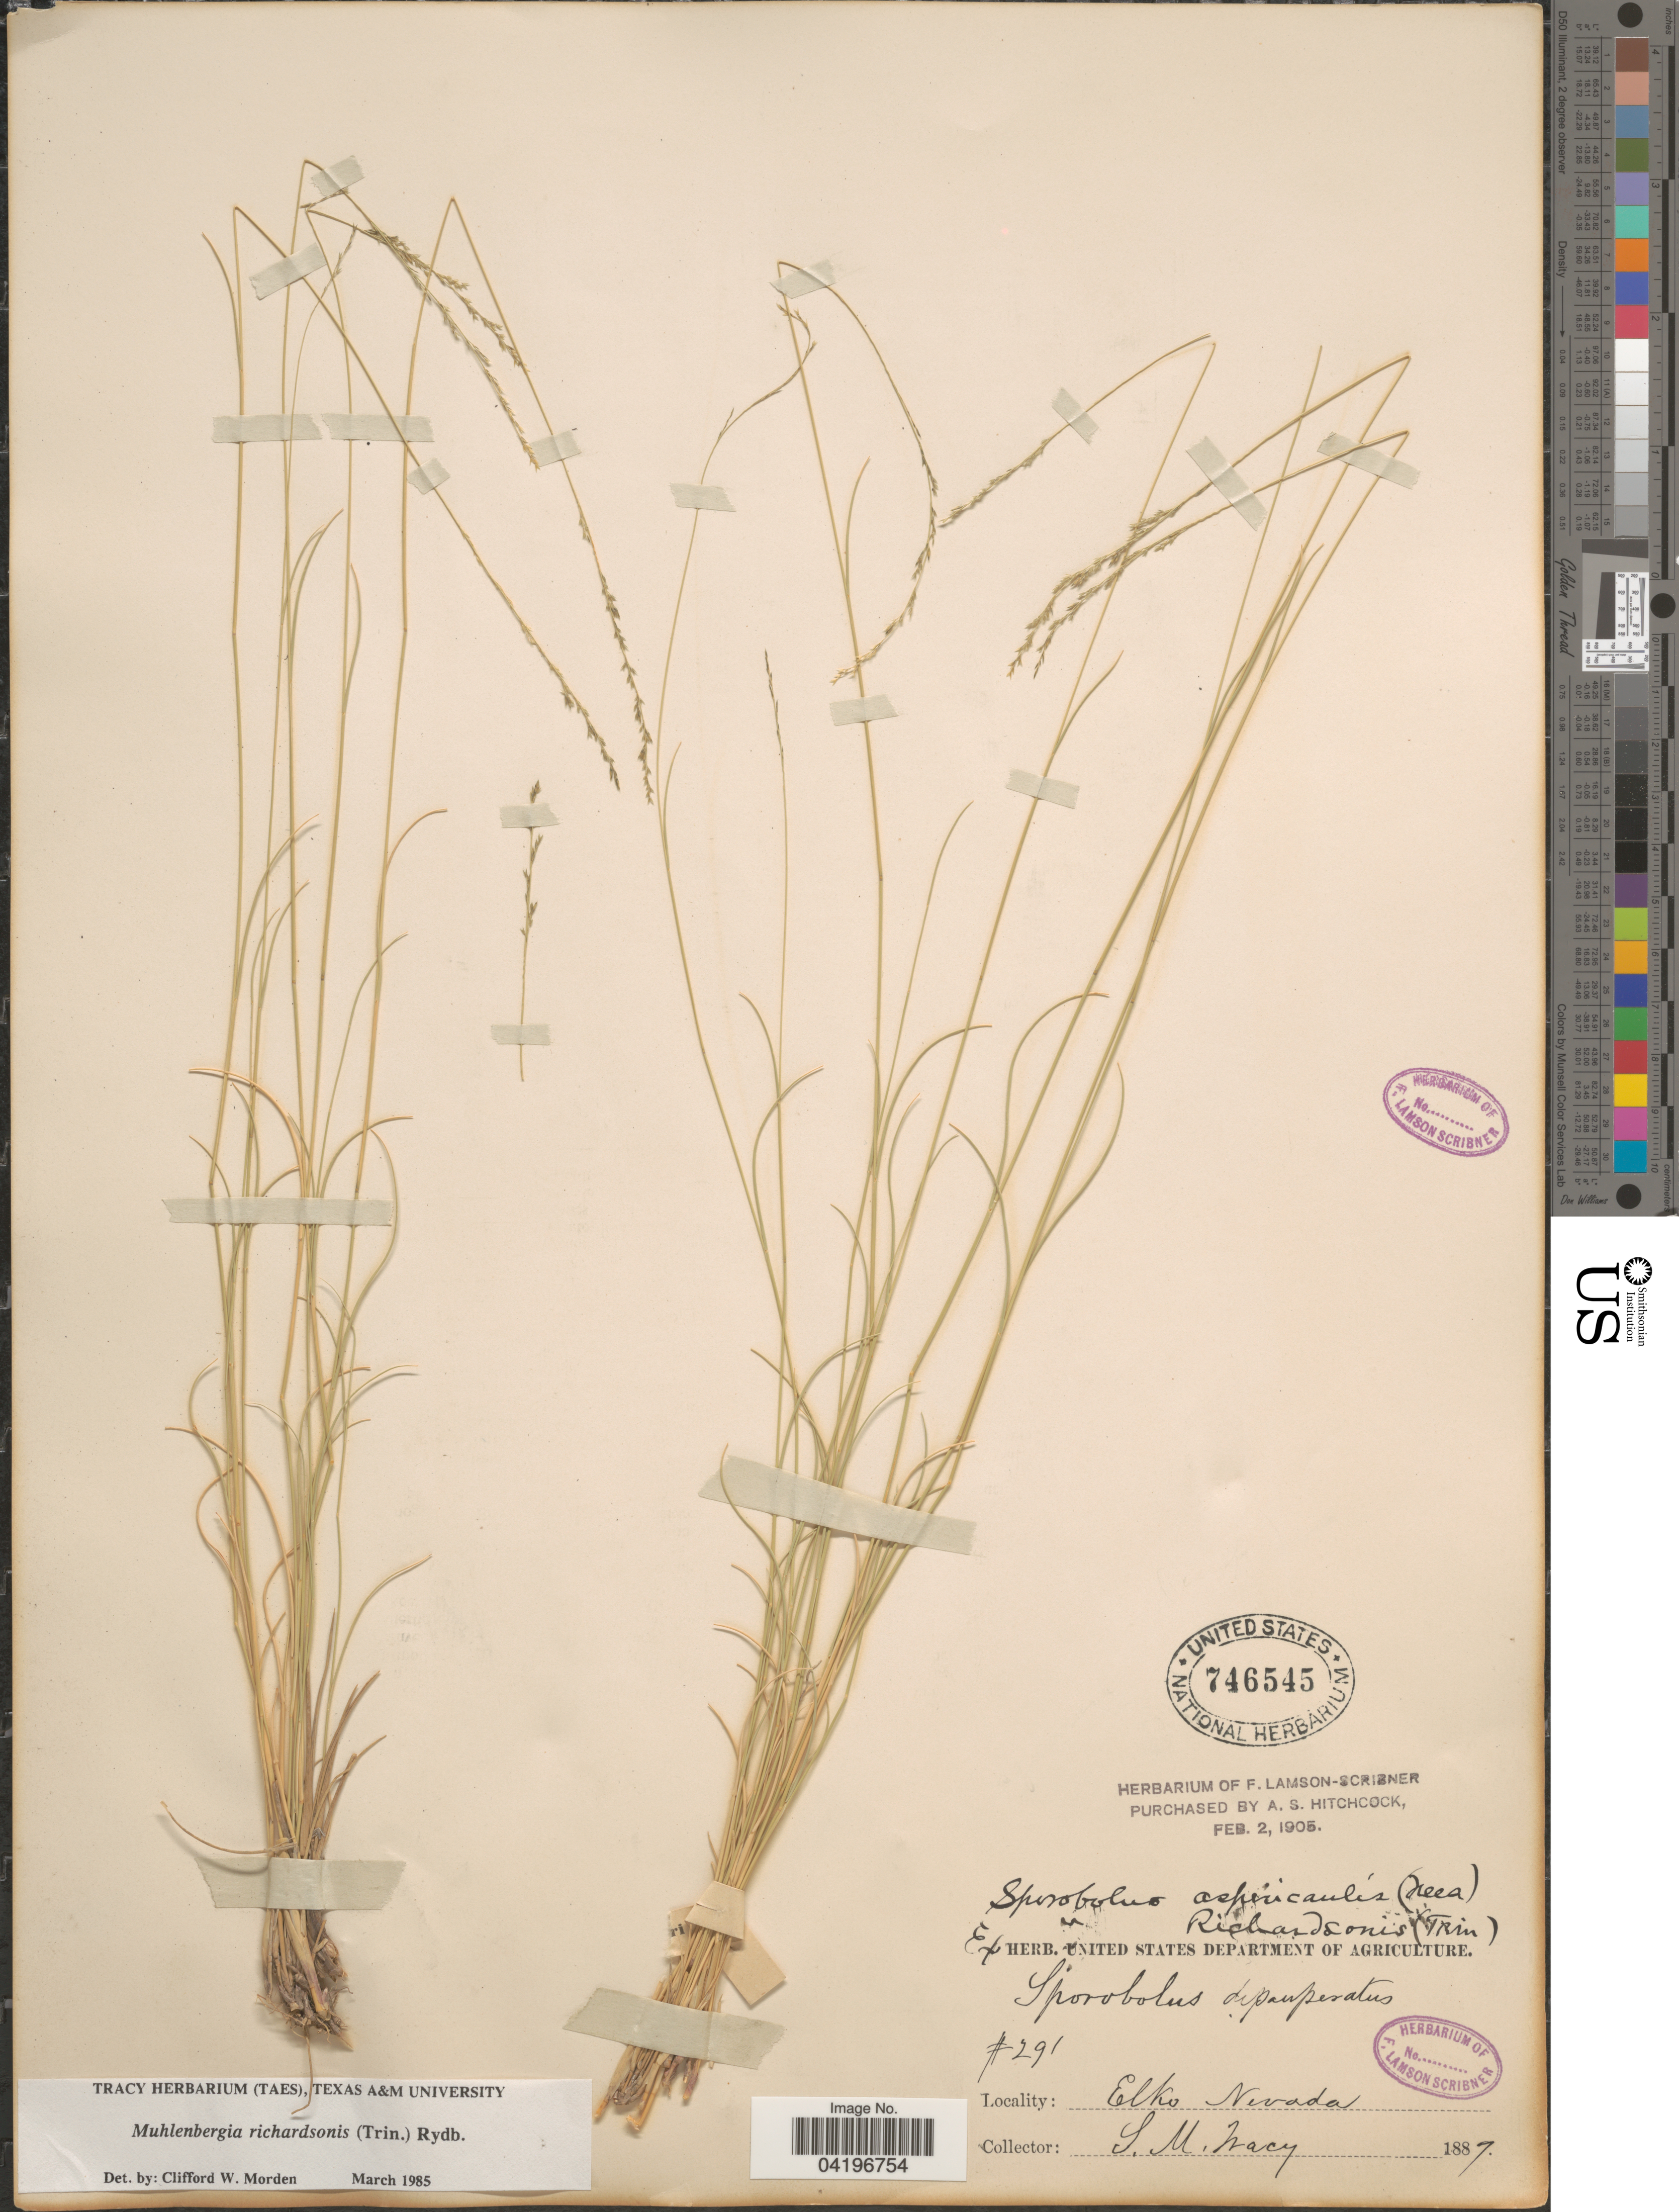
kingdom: Plantae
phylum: Tracheophyta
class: Liliopsida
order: Poales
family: Poaceae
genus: Muhlenbergia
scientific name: Muhlenbergia richardsonis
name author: (Trin.) Rydb.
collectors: S. M. Tracy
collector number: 291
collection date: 1887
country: United States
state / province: Nevada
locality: Elko.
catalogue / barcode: US 746545